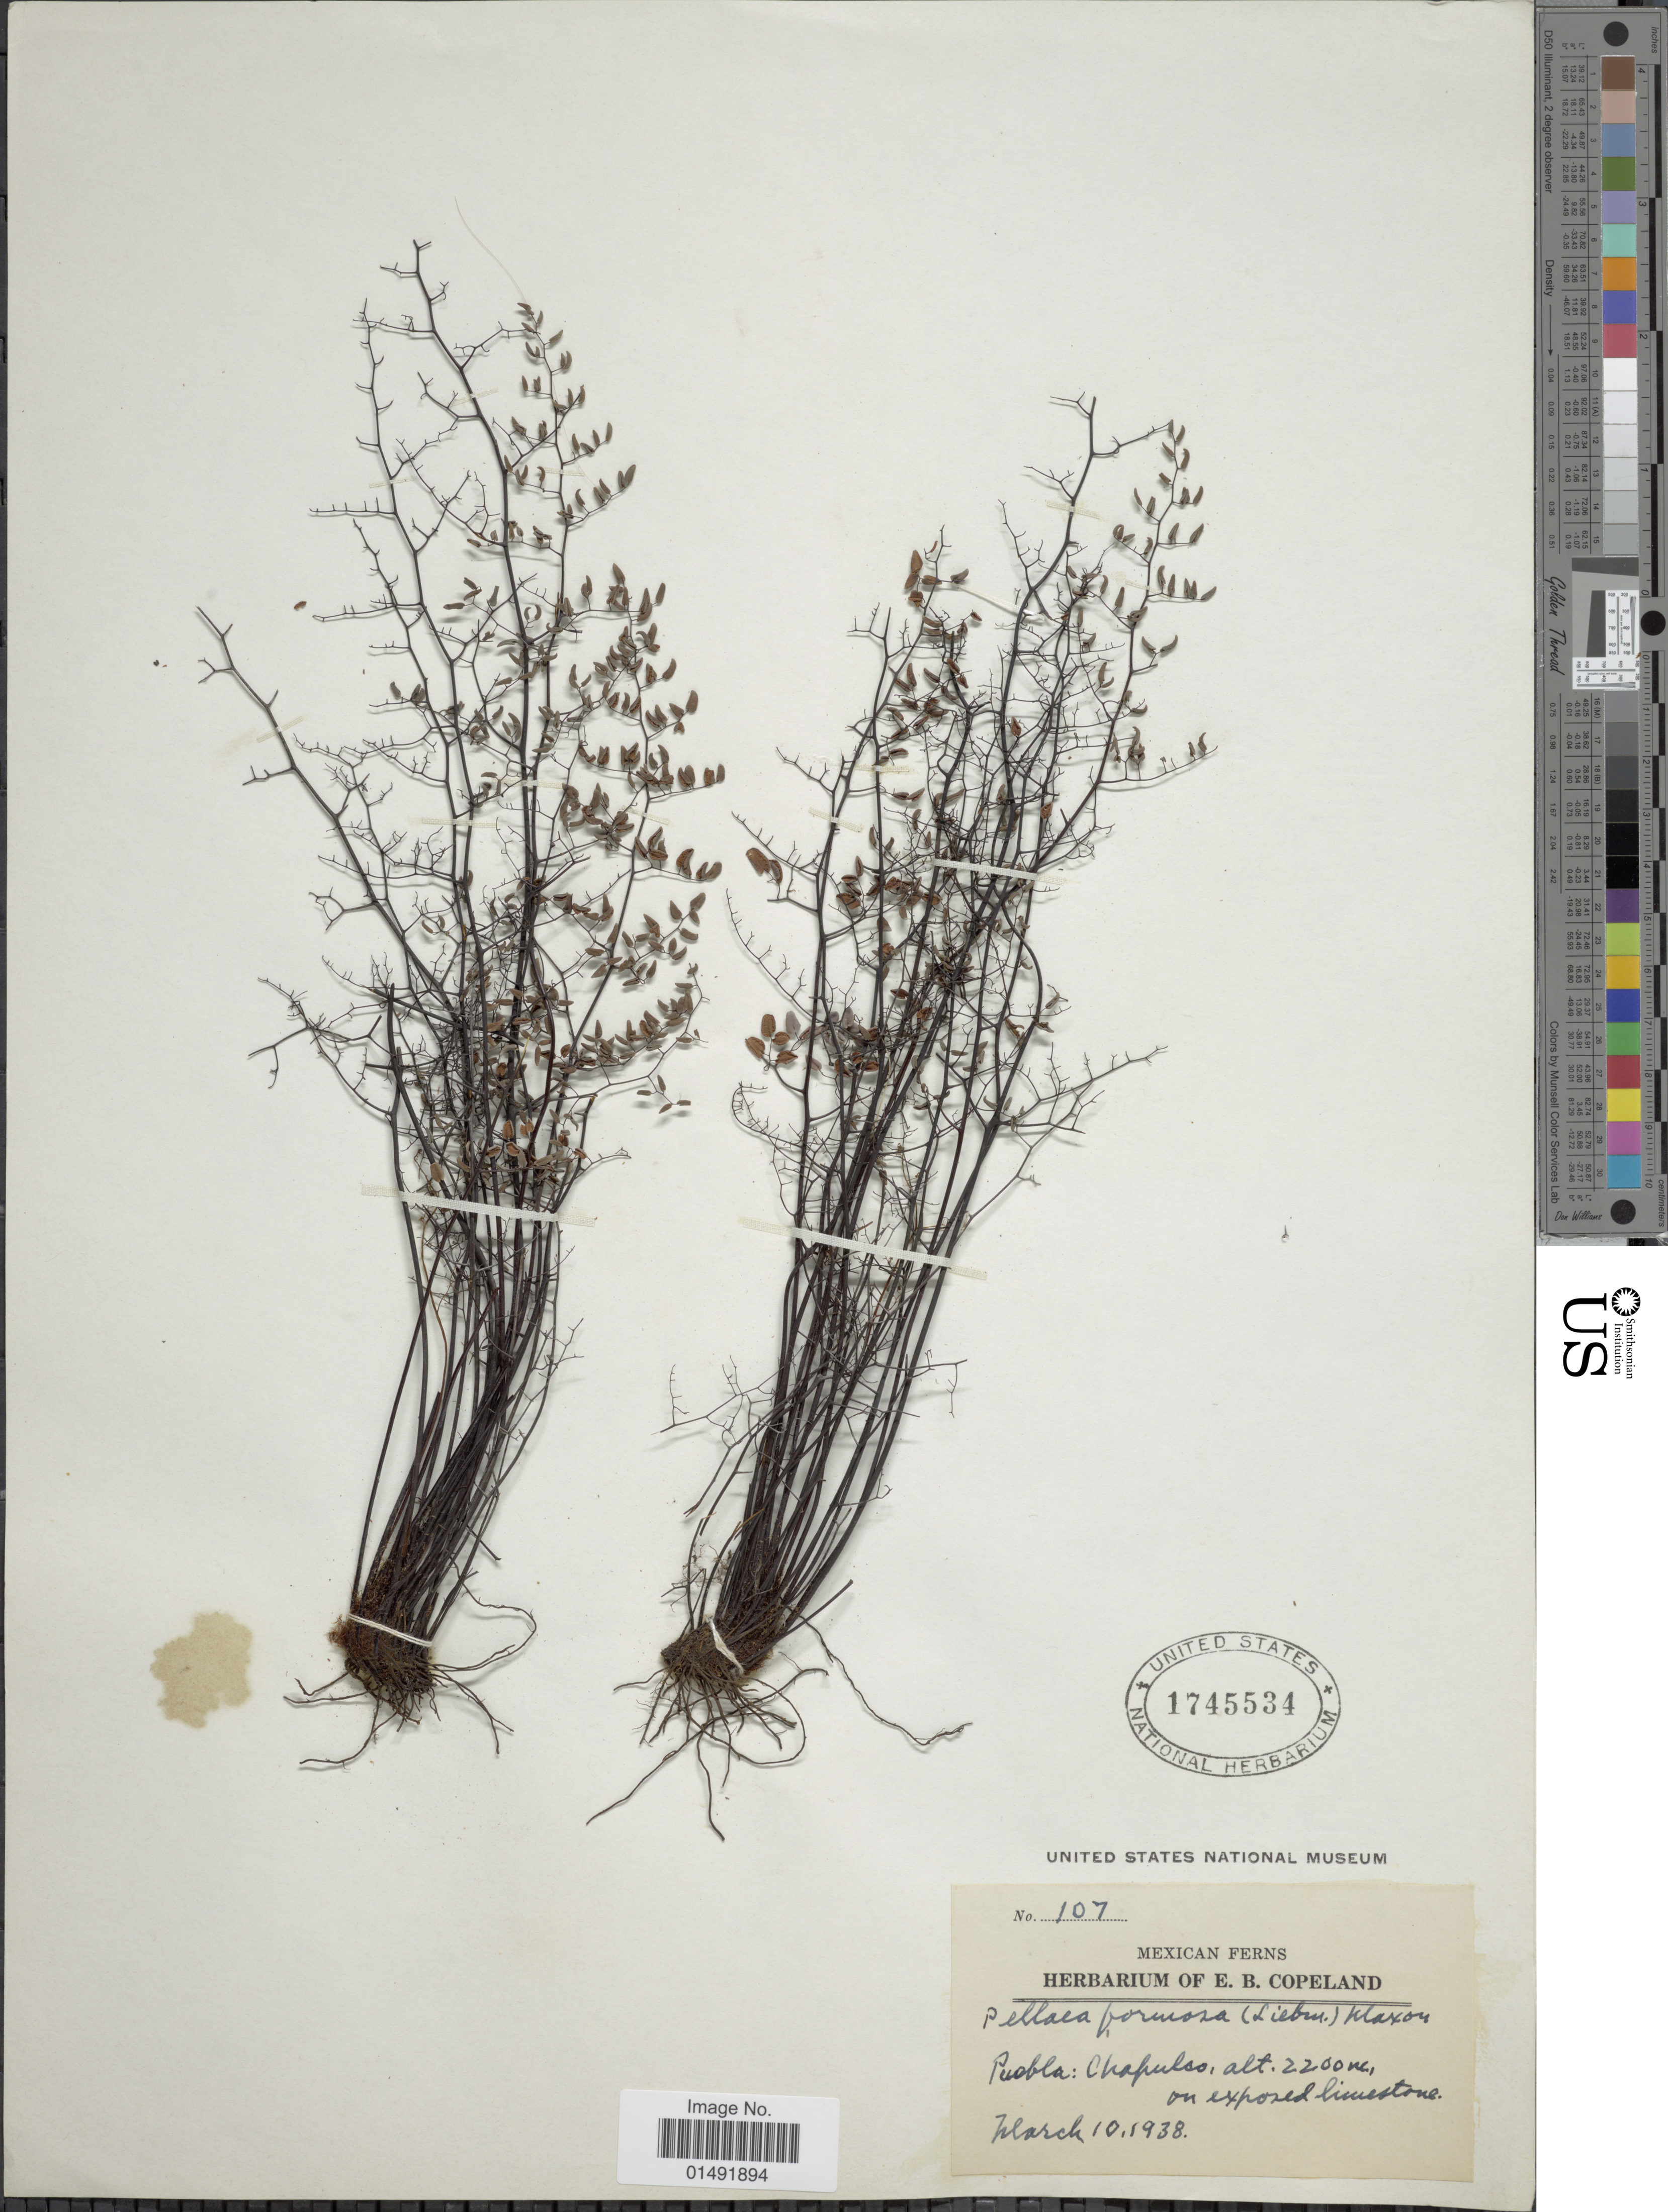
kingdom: Plantae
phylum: Tracheophyta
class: Polypodiopsida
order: Polypodiales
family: Pteridaceae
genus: Pellaea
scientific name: Pellaea formosa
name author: (Liebm.) Maxon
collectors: ex herb. E. B. Copeland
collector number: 107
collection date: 1938-03-10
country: Mexico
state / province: Puebla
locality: Chapulso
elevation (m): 2200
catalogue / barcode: US 1745534